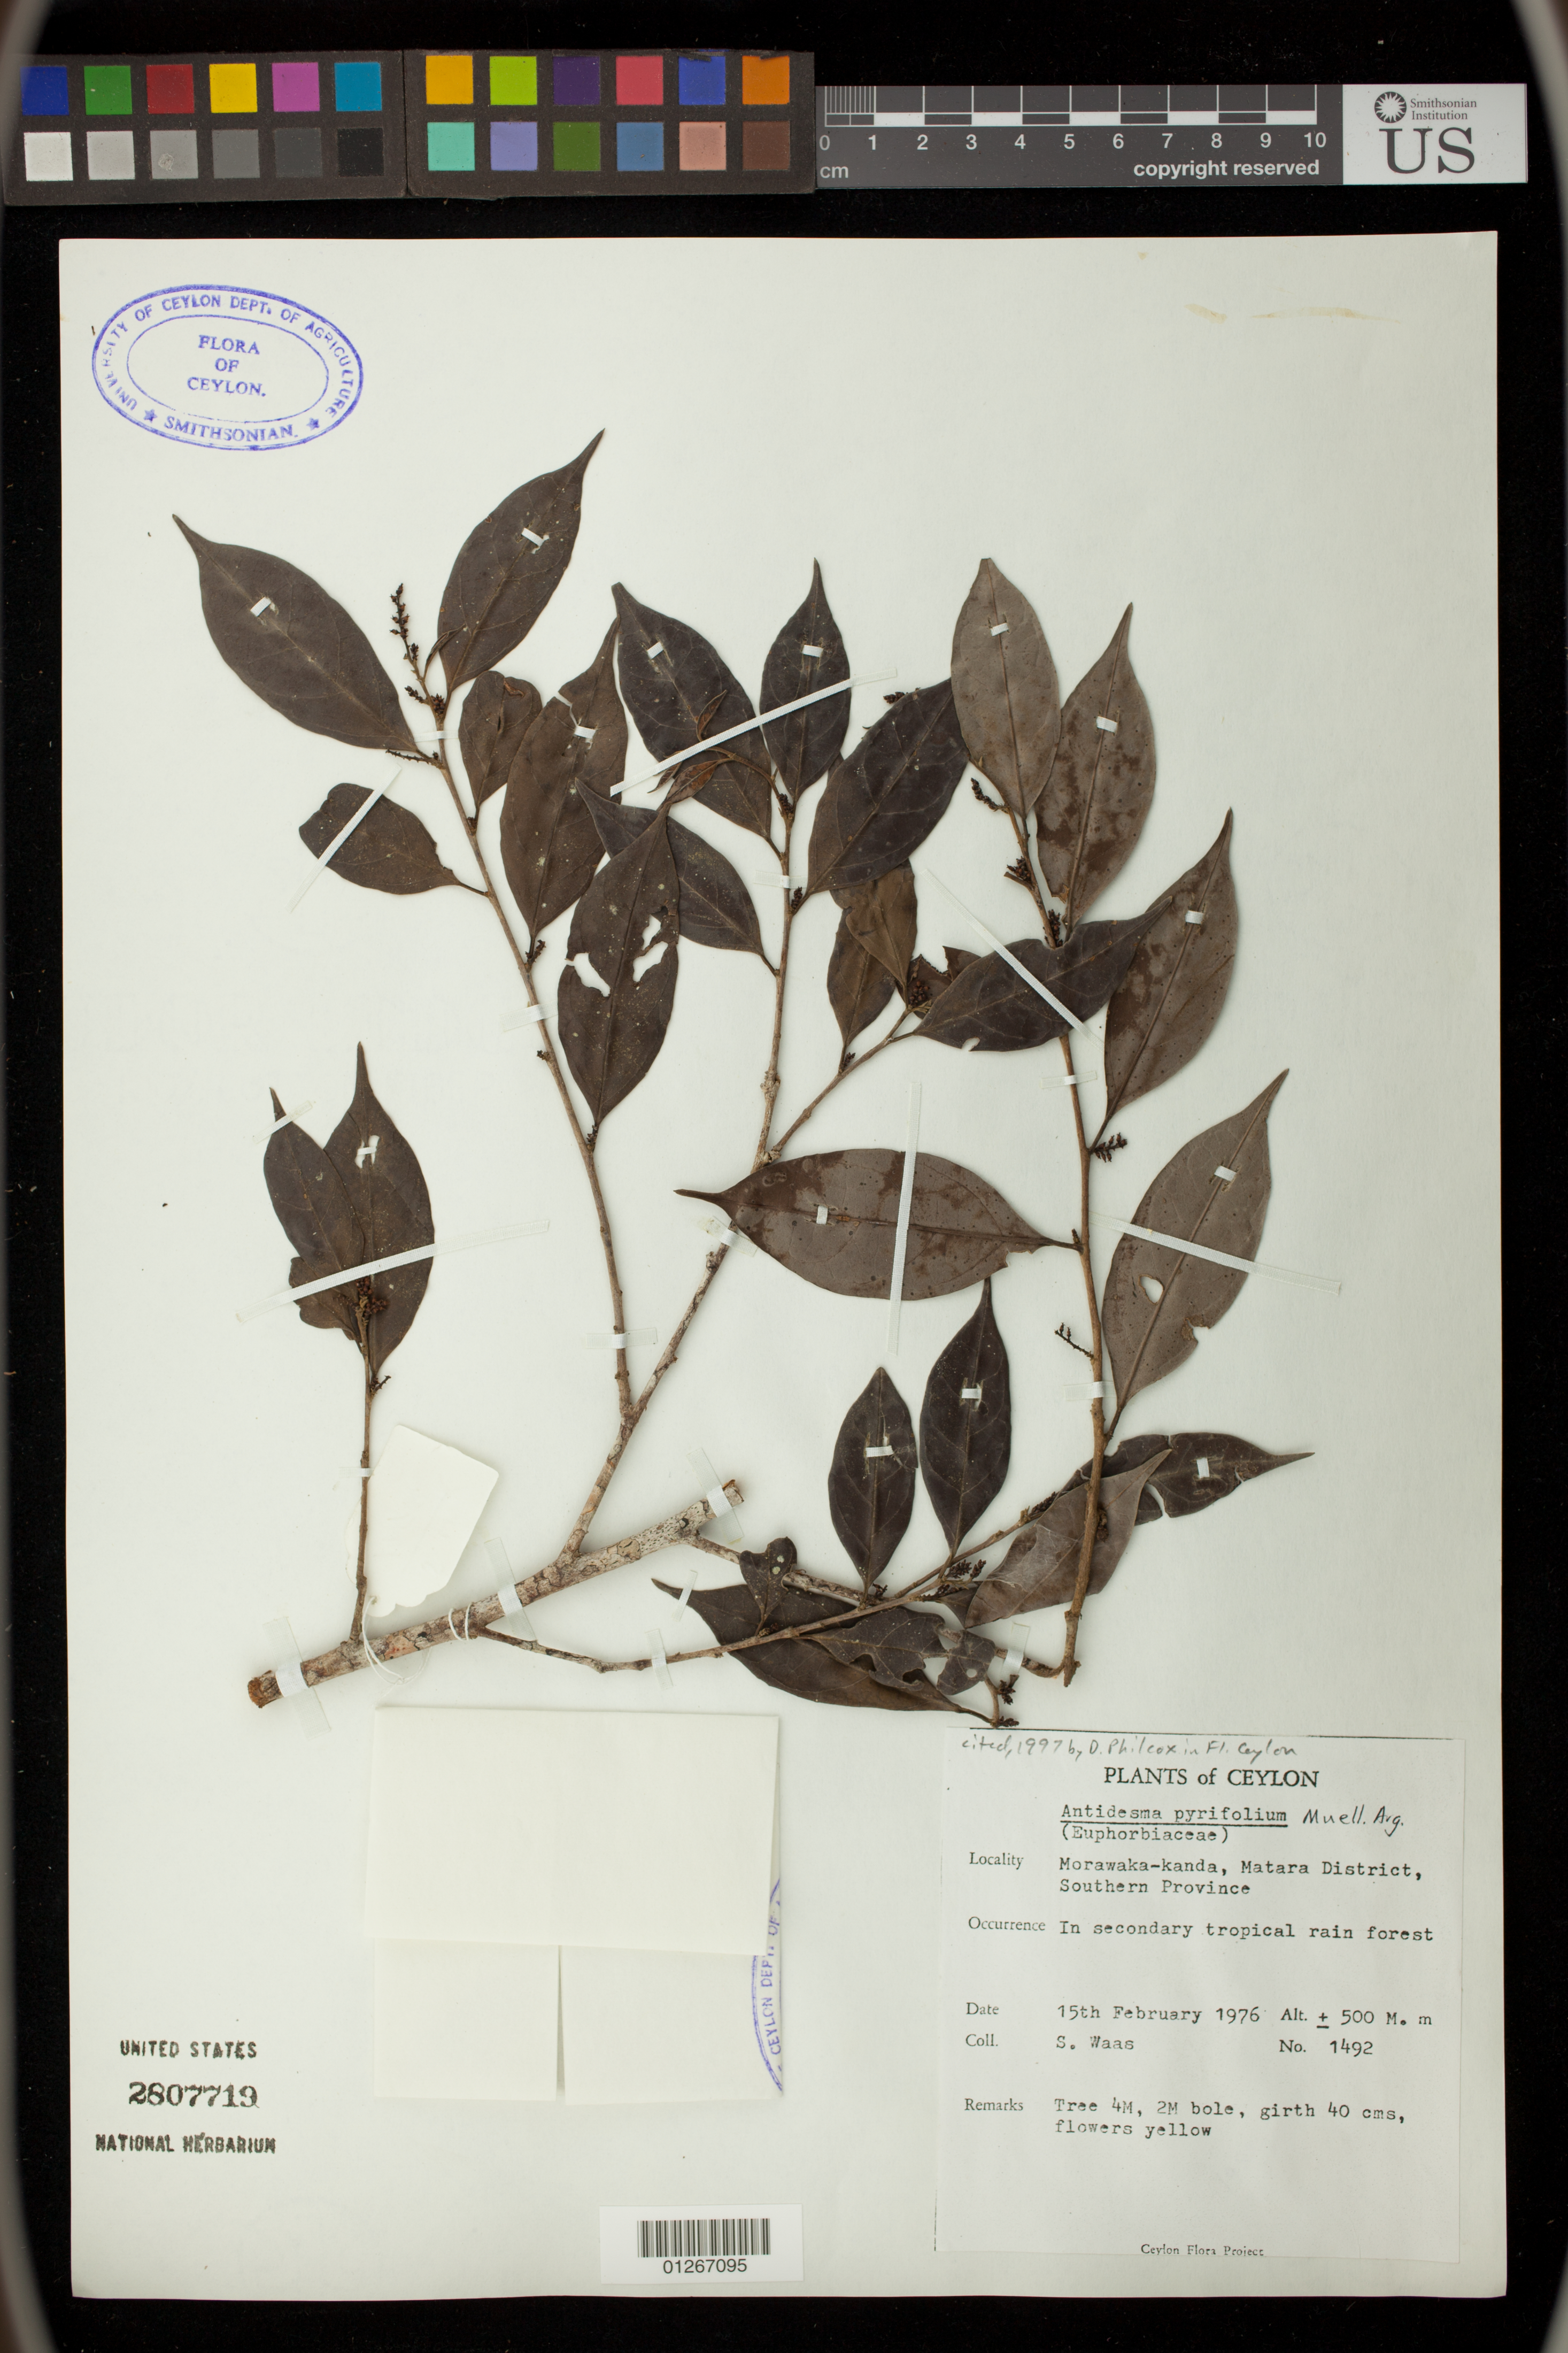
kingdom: Plantae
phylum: Tracheophyta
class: Magnoliopsida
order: Malpighiales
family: Phyllanthaceae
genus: Antidesma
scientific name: Antidesma pyrifolium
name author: Müll. Arg.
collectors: S. Waas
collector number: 1492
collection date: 1976-02-15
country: Sri Lanka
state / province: Southern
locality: Morawaka-kanda, Matara District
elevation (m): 500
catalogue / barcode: US 2807719